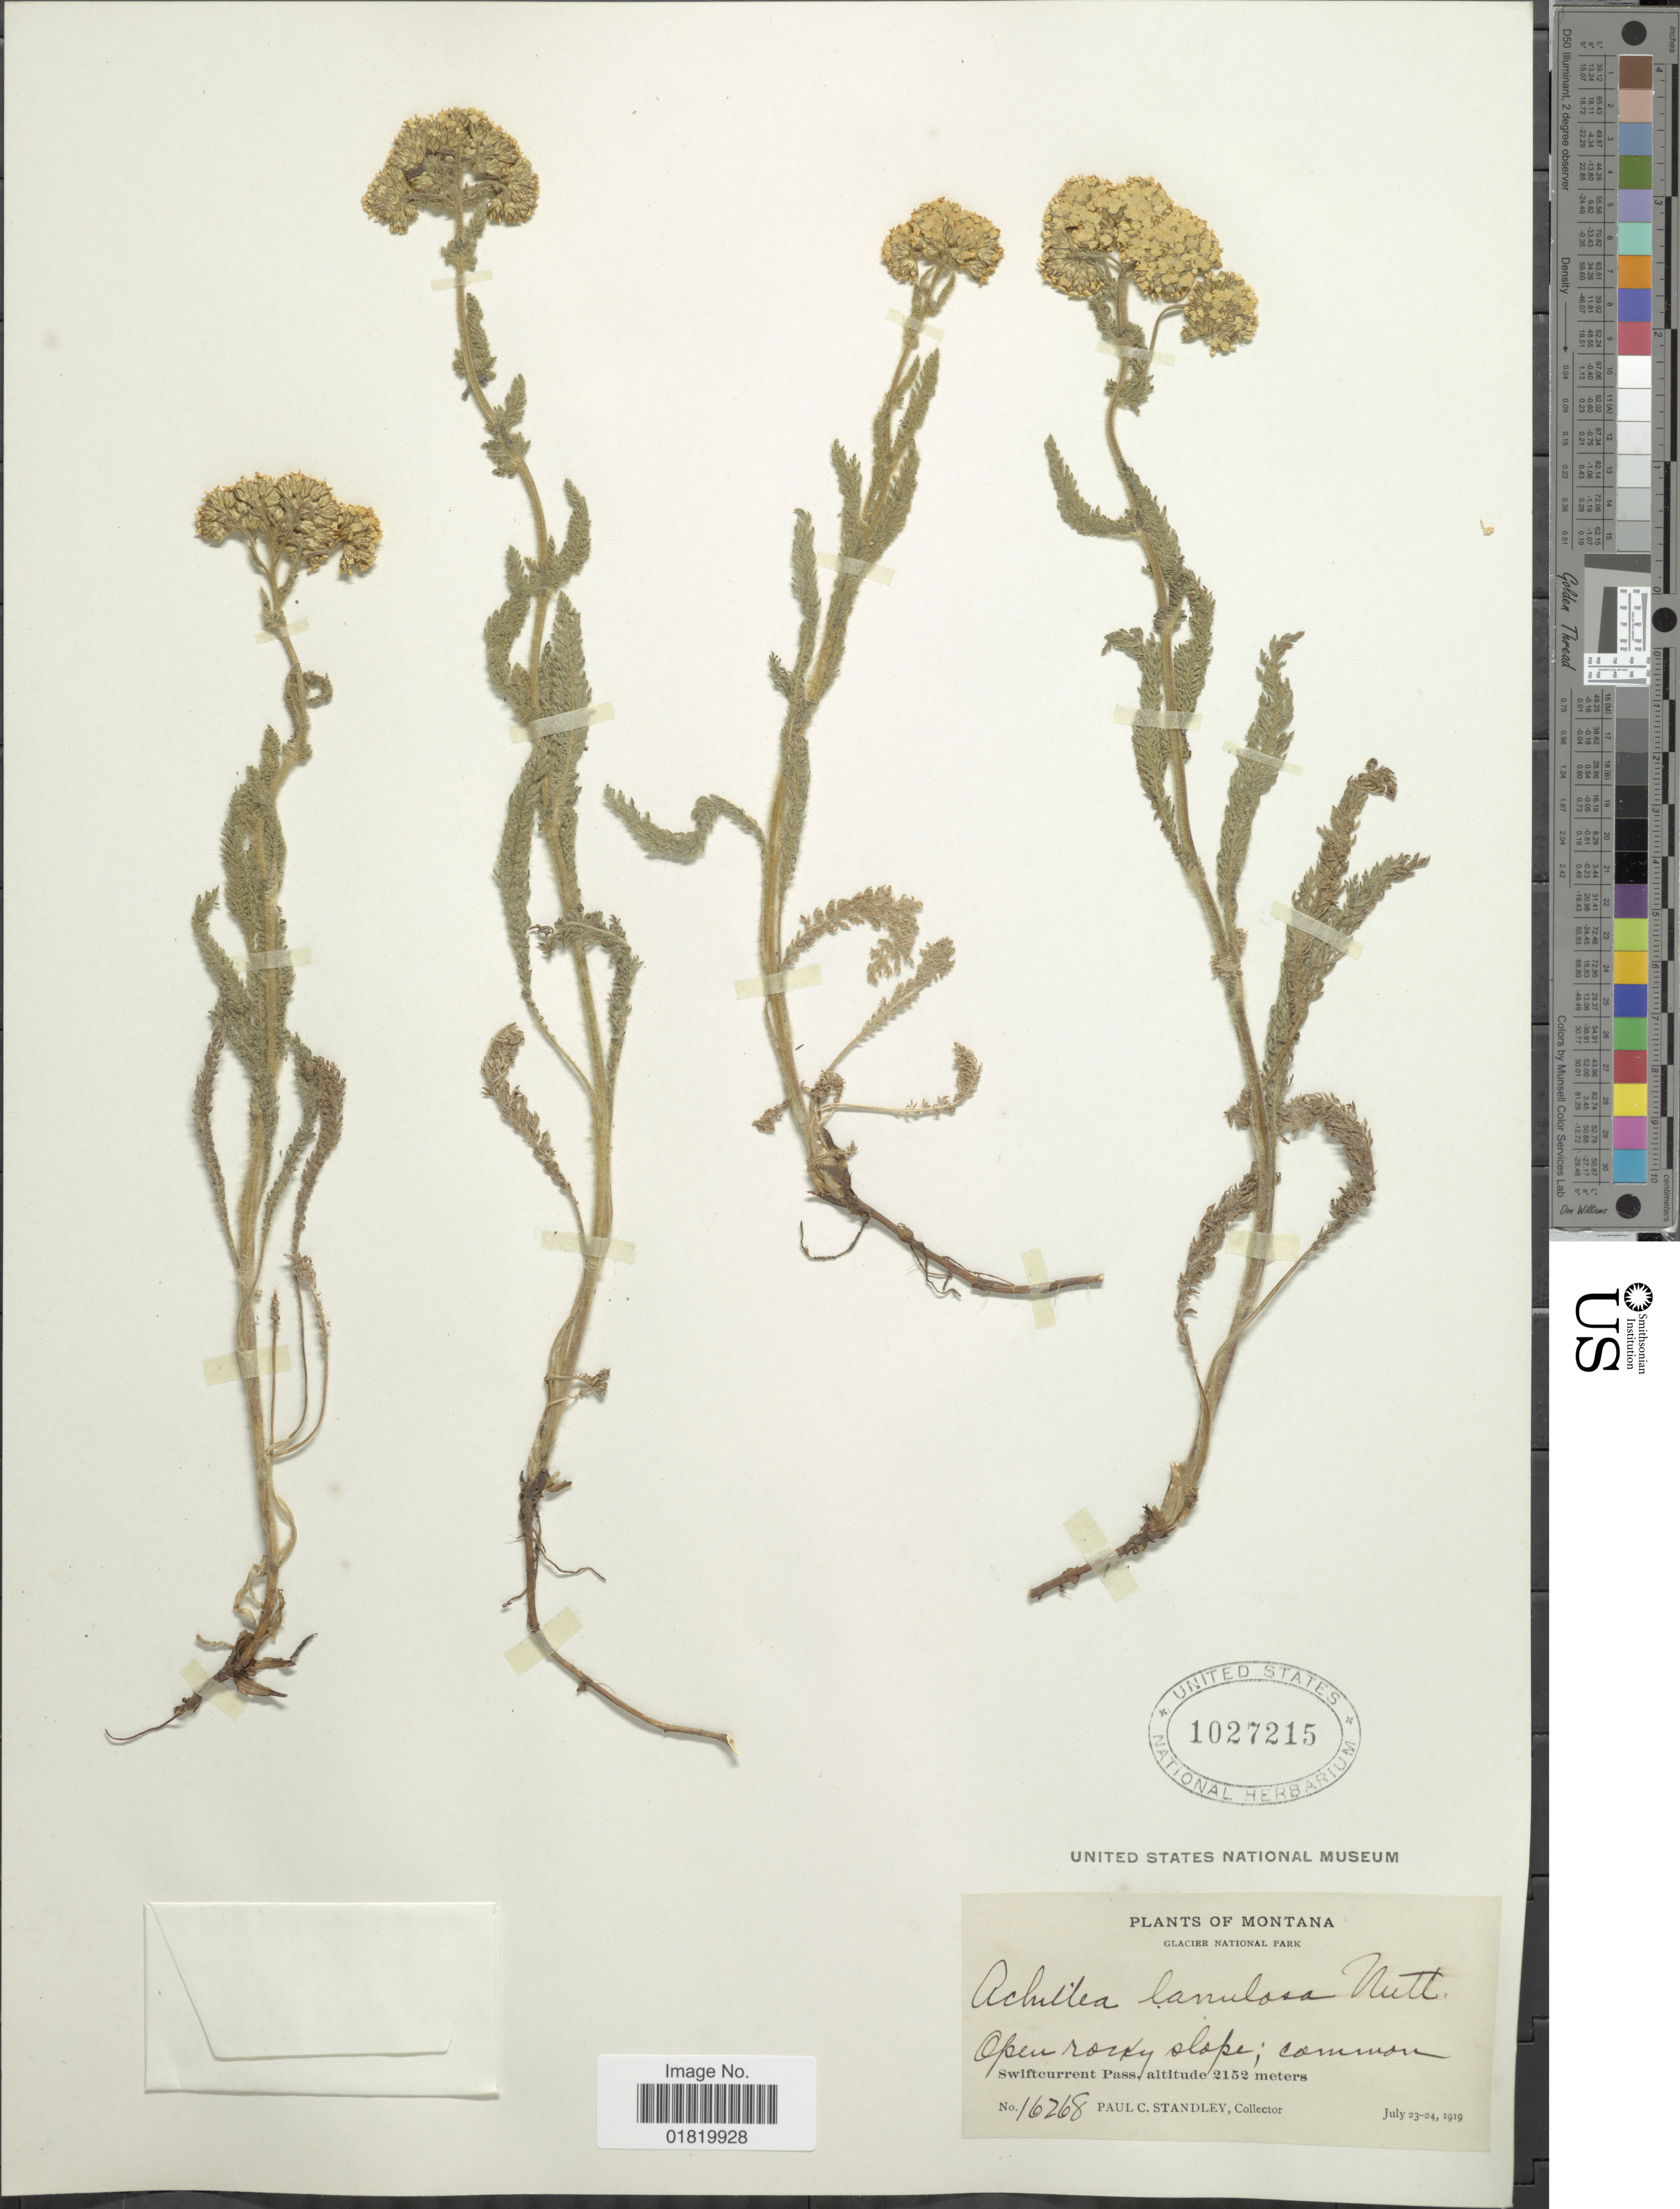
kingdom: Plantae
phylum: Tracheophyta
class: Magnoliopsida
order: Asterales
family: Asteraceae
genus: Achillea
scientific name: Achillea lanulosa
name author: Nutt.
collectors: P. C. Standley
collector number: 16268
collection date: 1919-07-23/1919-07-24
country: United States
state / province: Montana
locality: Glacier National Park. Swiftcurrent Pass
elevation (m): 2152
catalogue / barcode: US 1027215